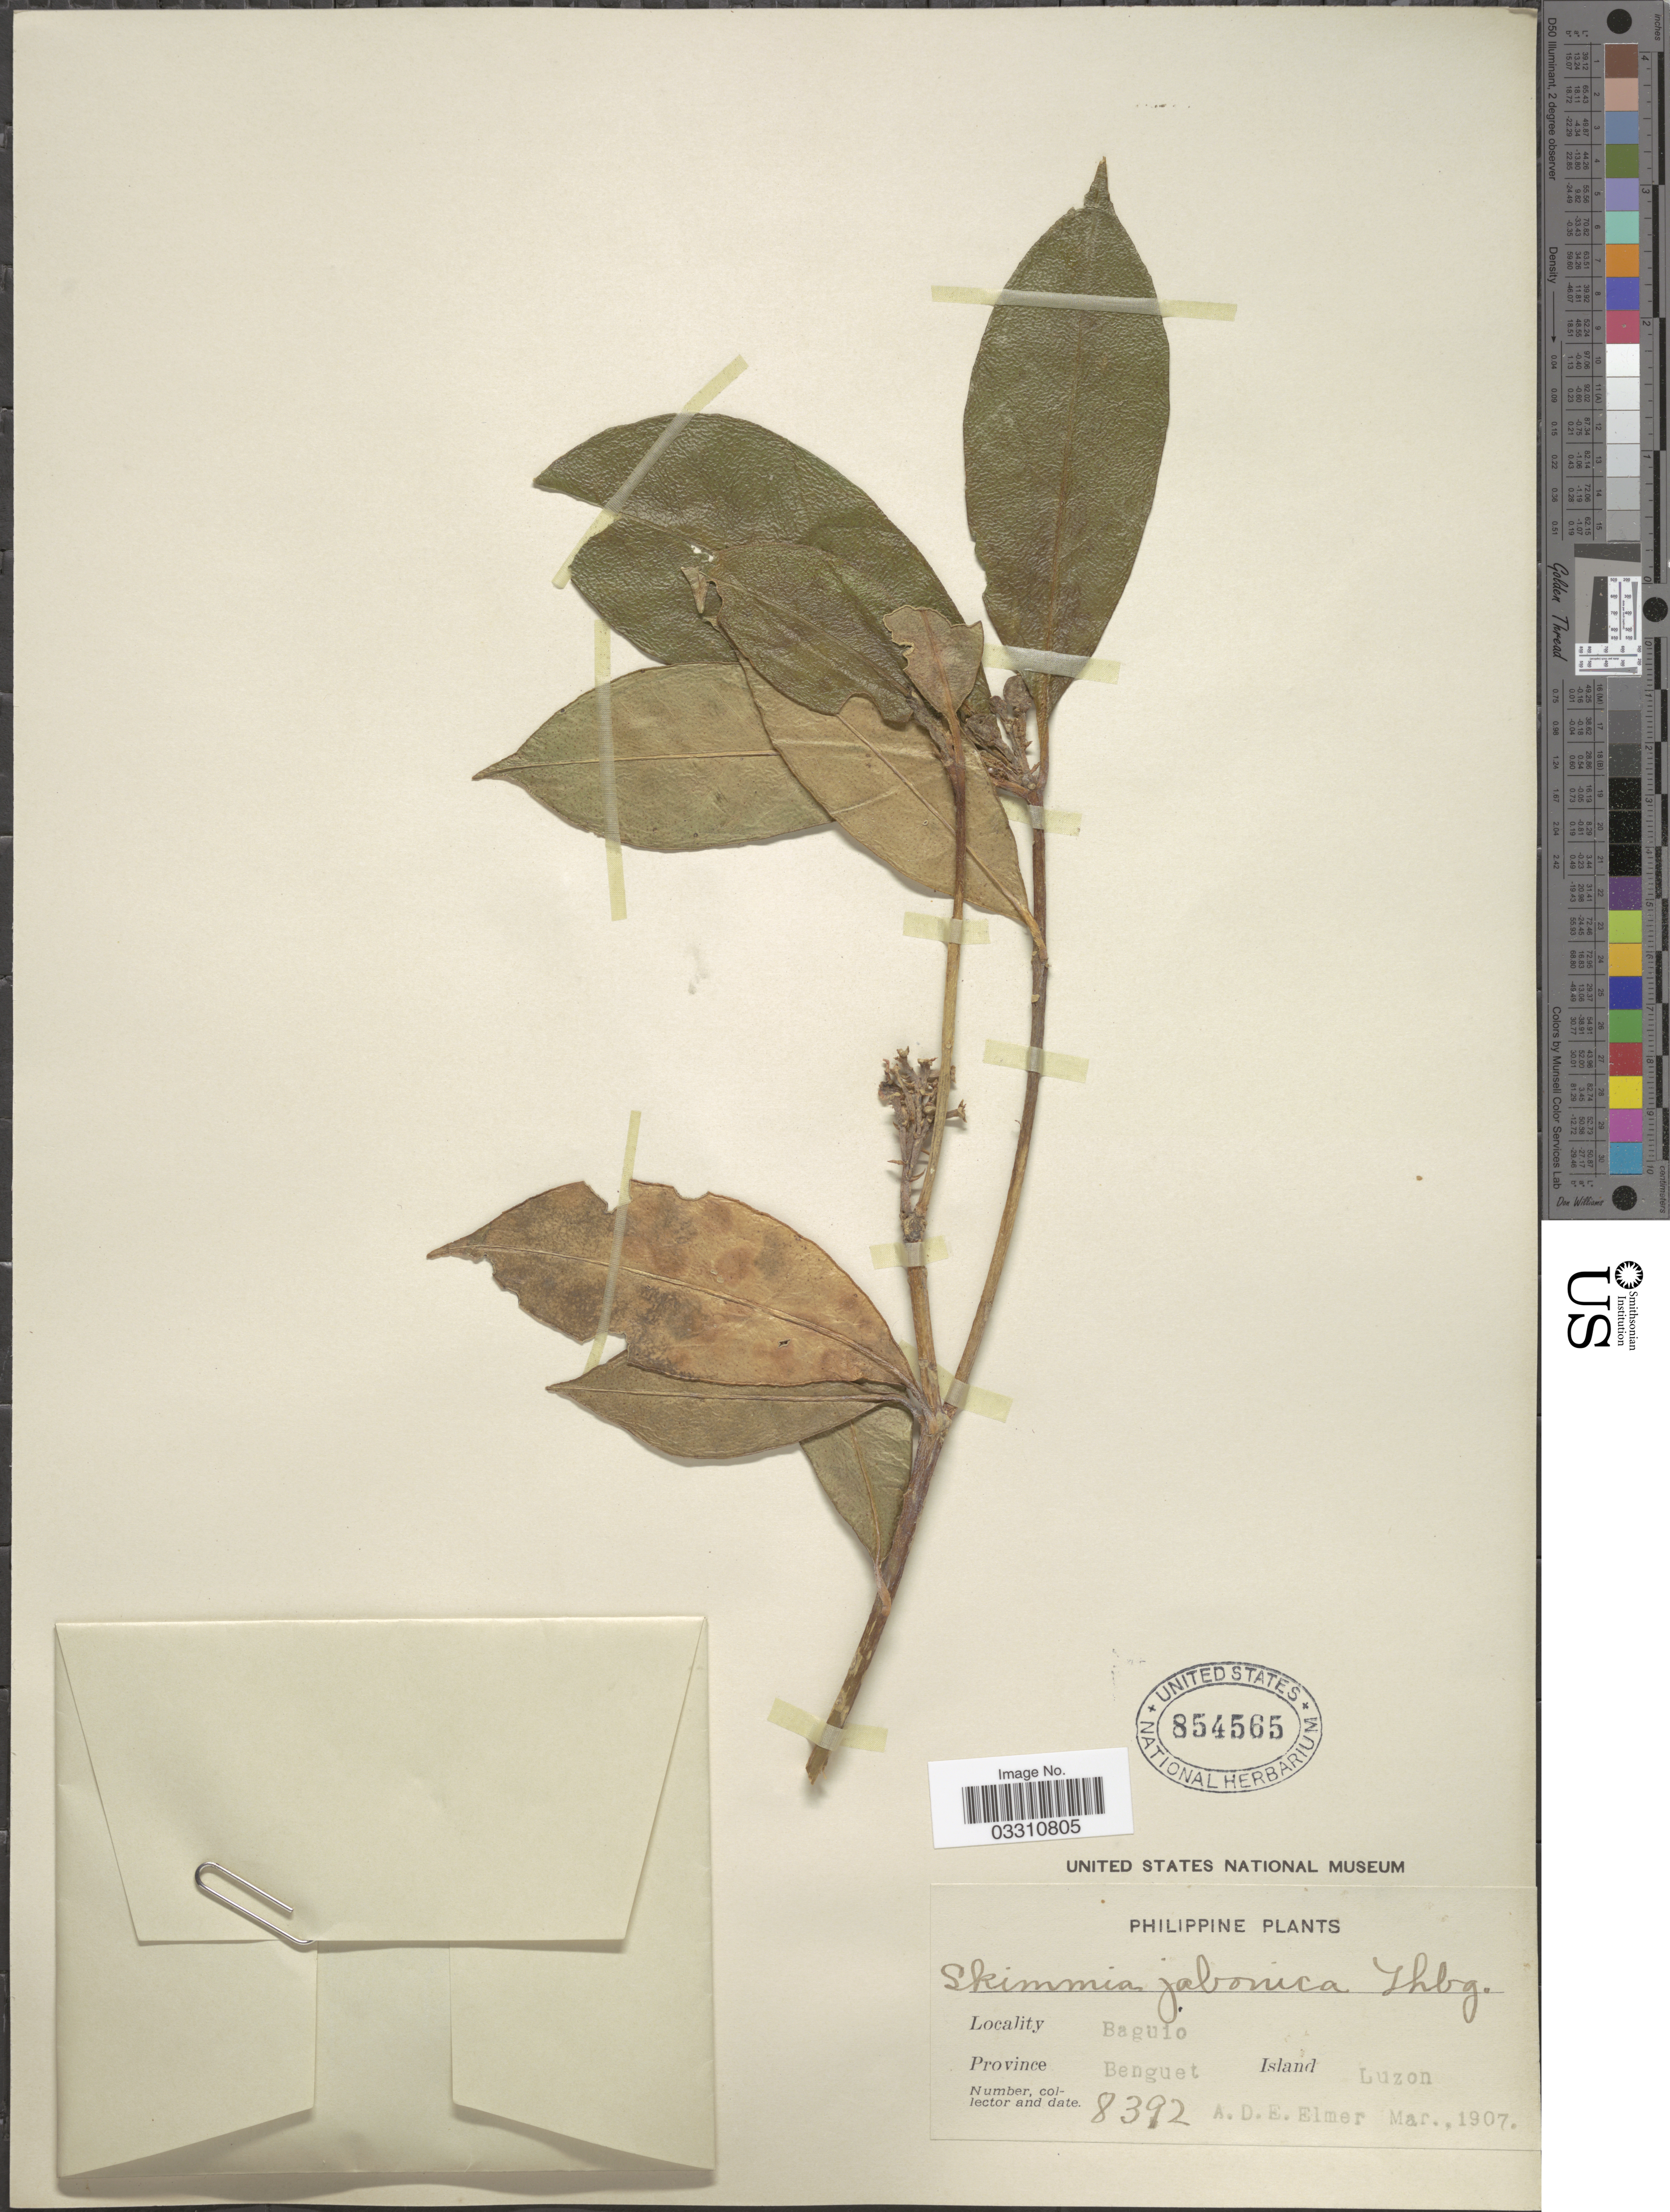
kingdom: Plantae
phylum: Tracheophyta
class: Magnoliopsida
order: Sapindales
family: Rutaceae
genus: Skimmia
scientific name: Skimmia philippinensis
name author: Masam.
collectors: A. D. E. Elmer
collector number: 8392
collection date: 1907-03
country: Philippines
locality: Baguio, Province Benguet, Island Luzon.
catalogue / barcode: US 854565